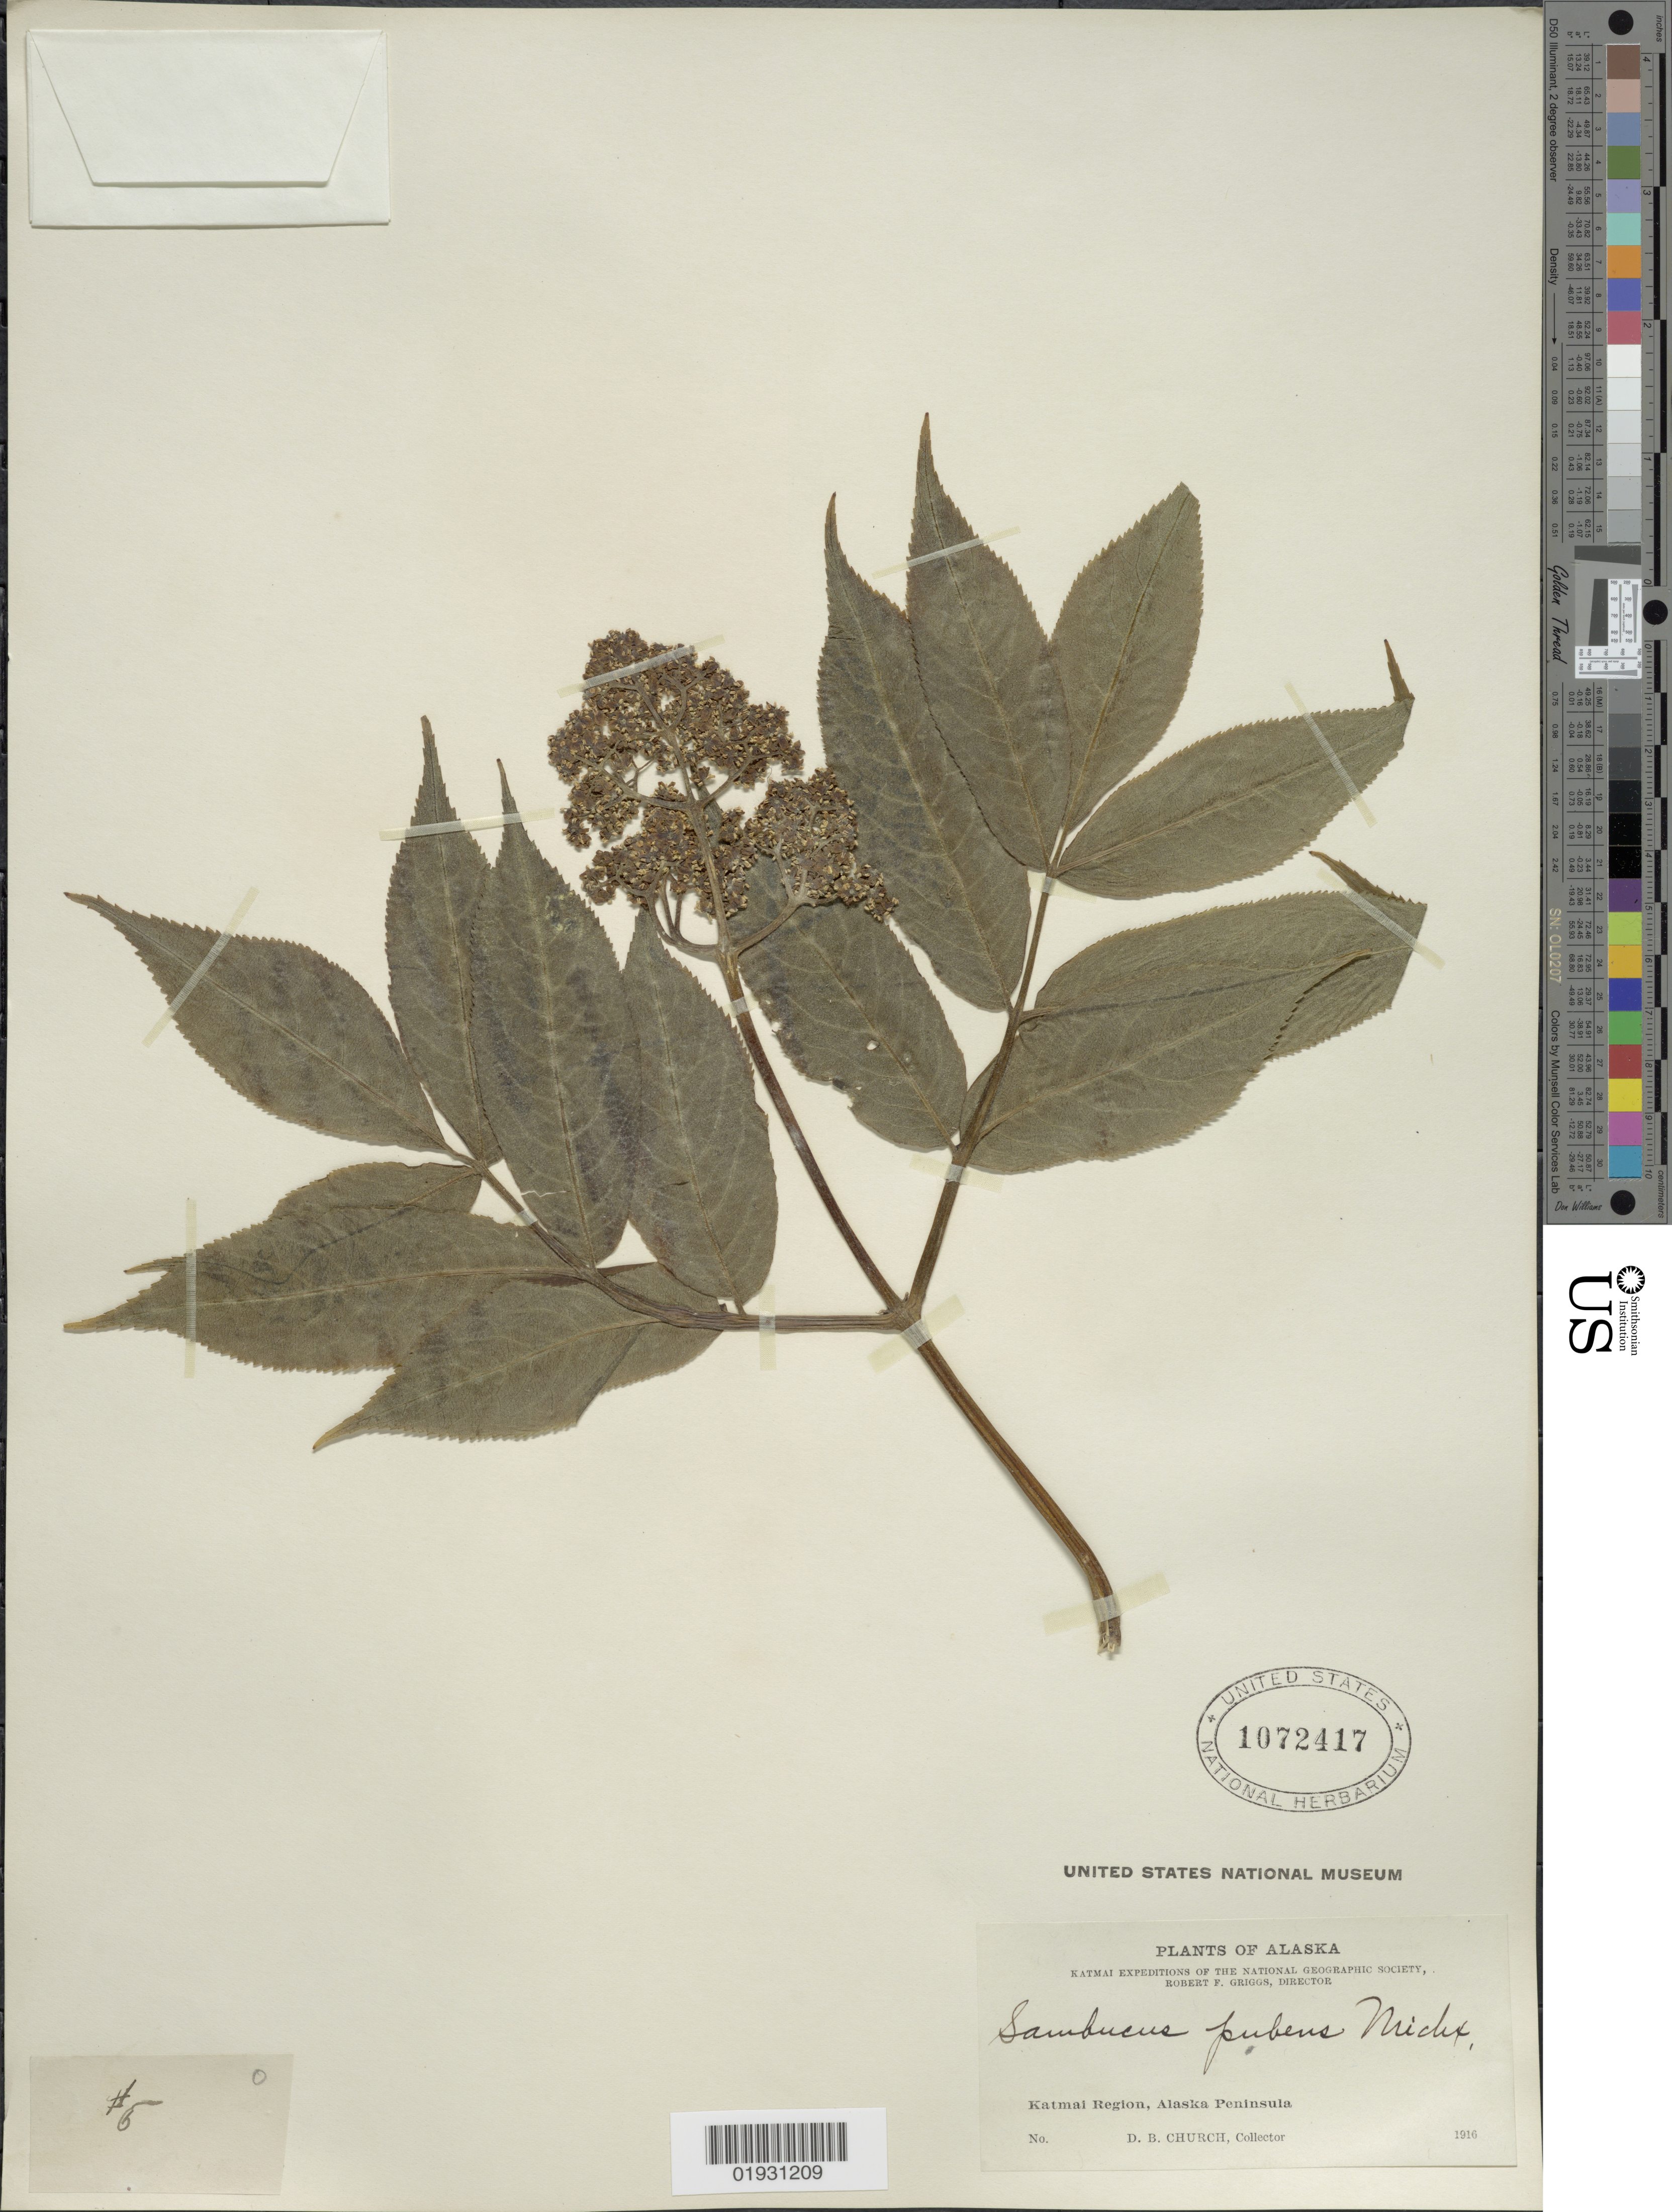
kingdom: Plantae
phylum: Tracheophyta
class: Magnoliopsida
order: Dipsacales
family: Viburnaceae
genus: Sambucus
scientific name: Sambucus pubens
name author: Michx.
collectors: D. Church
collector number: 5*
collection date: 1916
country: United States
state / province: Alaska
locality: Katmai Region, Alaska Peninsula.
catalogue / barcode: US 1072417